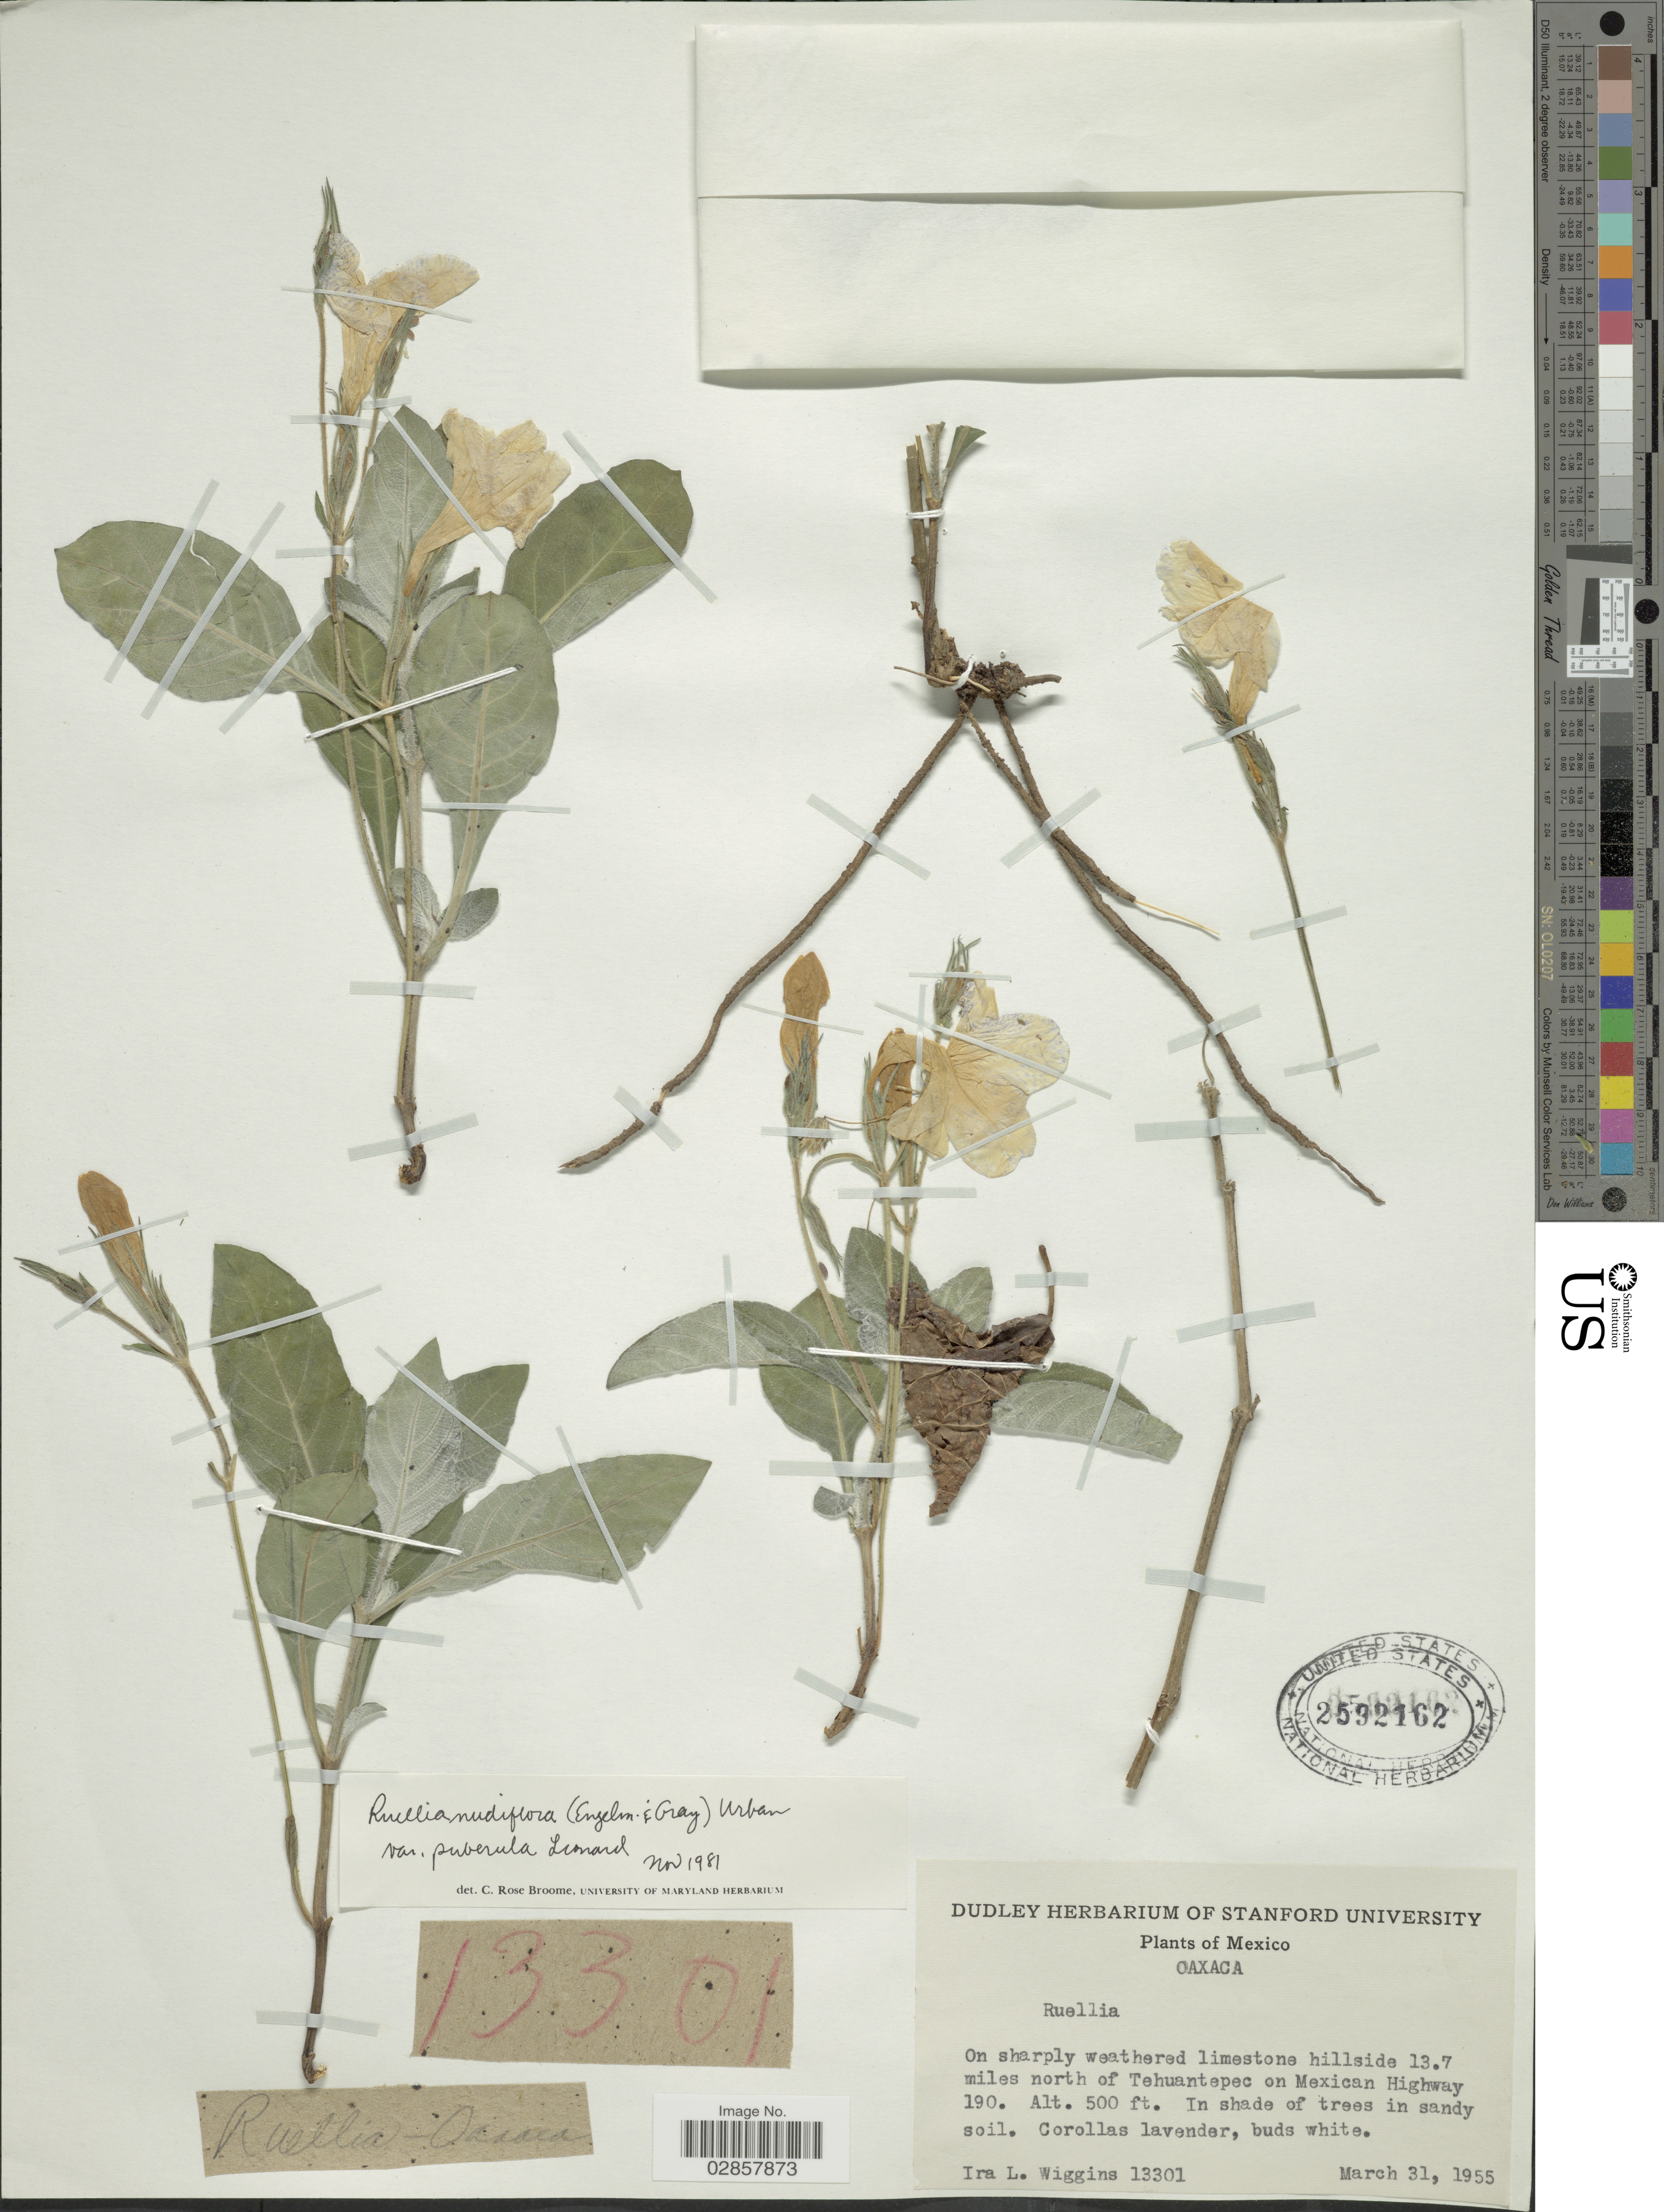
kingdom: Plantae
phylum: Tracheophyta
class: Magnoliopsida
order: Lamiales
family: Acanthaceae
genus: Ruellia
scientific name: Ruellia nudiflora var. puberula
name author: Leonard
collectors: I. L. Wiggins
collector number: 13301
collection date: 1955-03-31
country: Mexico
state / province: Oaxaca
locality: On sharply watershed limestone hillside 13.7 miles north of Tehuantepec on Mexican Highway 190.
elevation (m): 152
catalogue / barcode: US 2592162